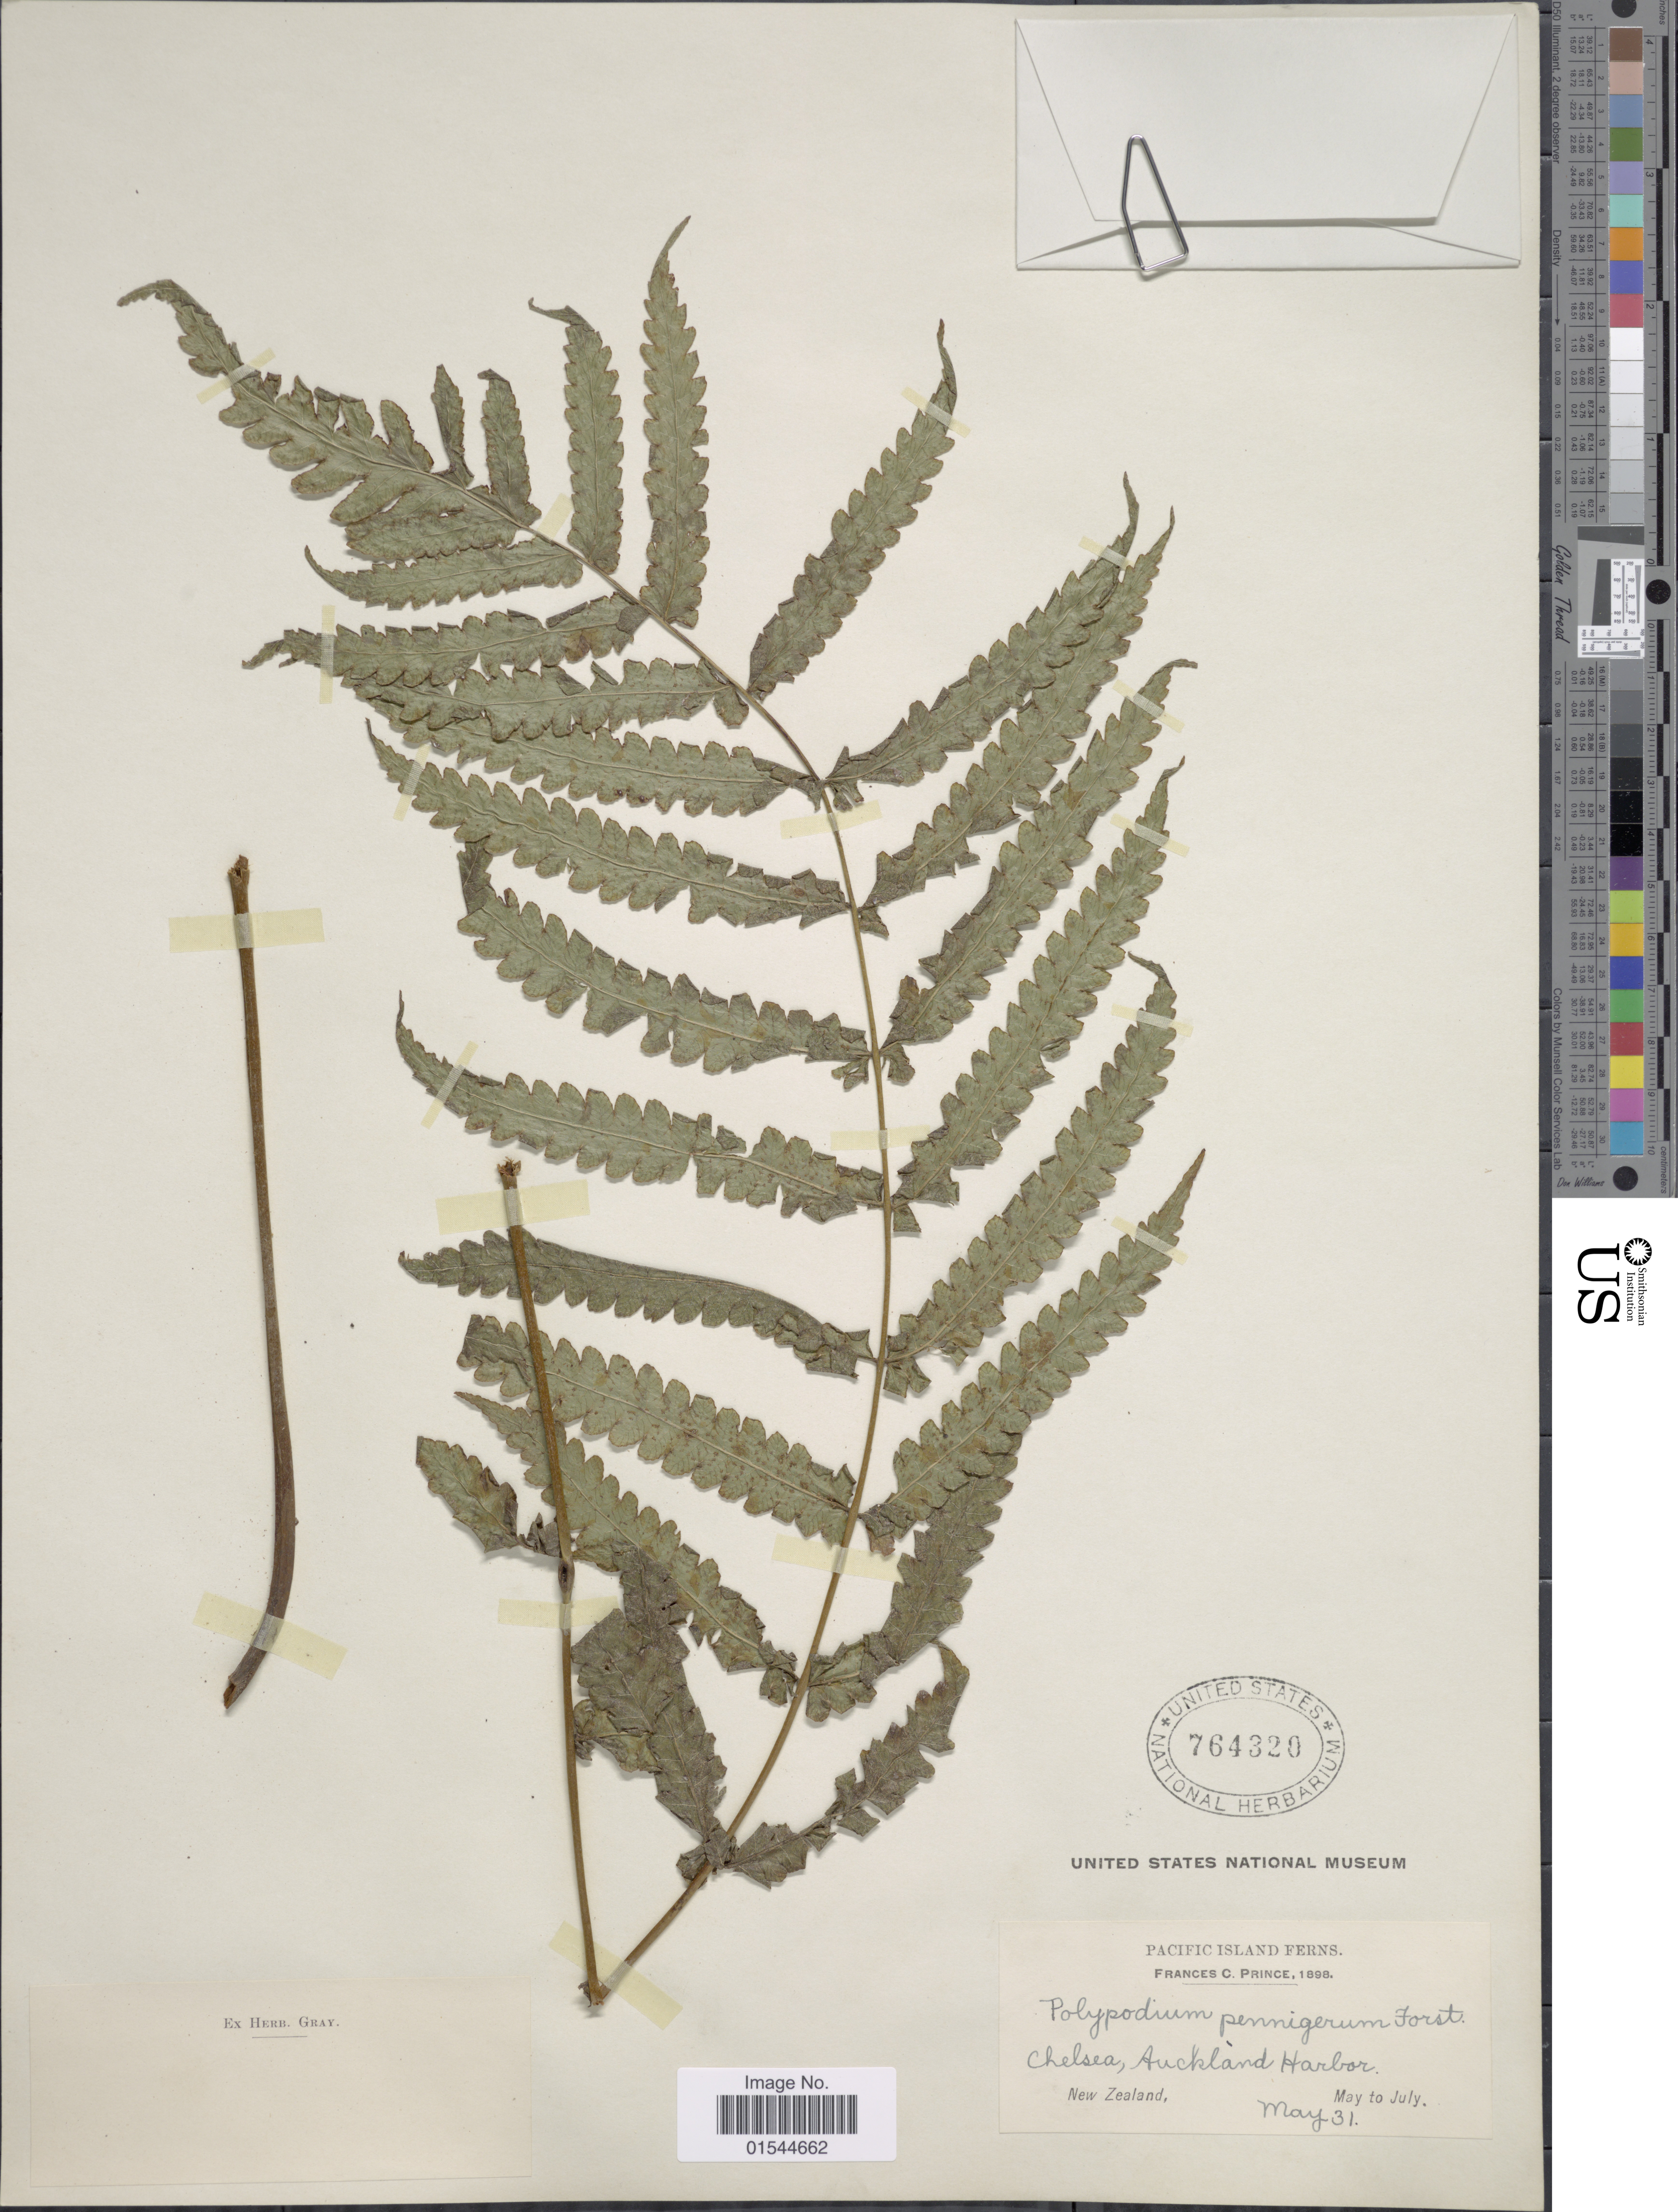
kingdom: Plantae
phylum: Tracheophyta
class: Polypodiopsida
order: Polypodiales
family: Thelypteridaceae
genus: Pneumatopteris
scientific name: Pneumatopteris pennigera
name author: (G. Forst.) Holttum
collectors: F. Prince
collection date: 1898-05-31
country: New Zealand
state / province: Auckland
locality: Pacific Island, Chelsea, Auckland Harbor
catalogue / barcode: US 764320